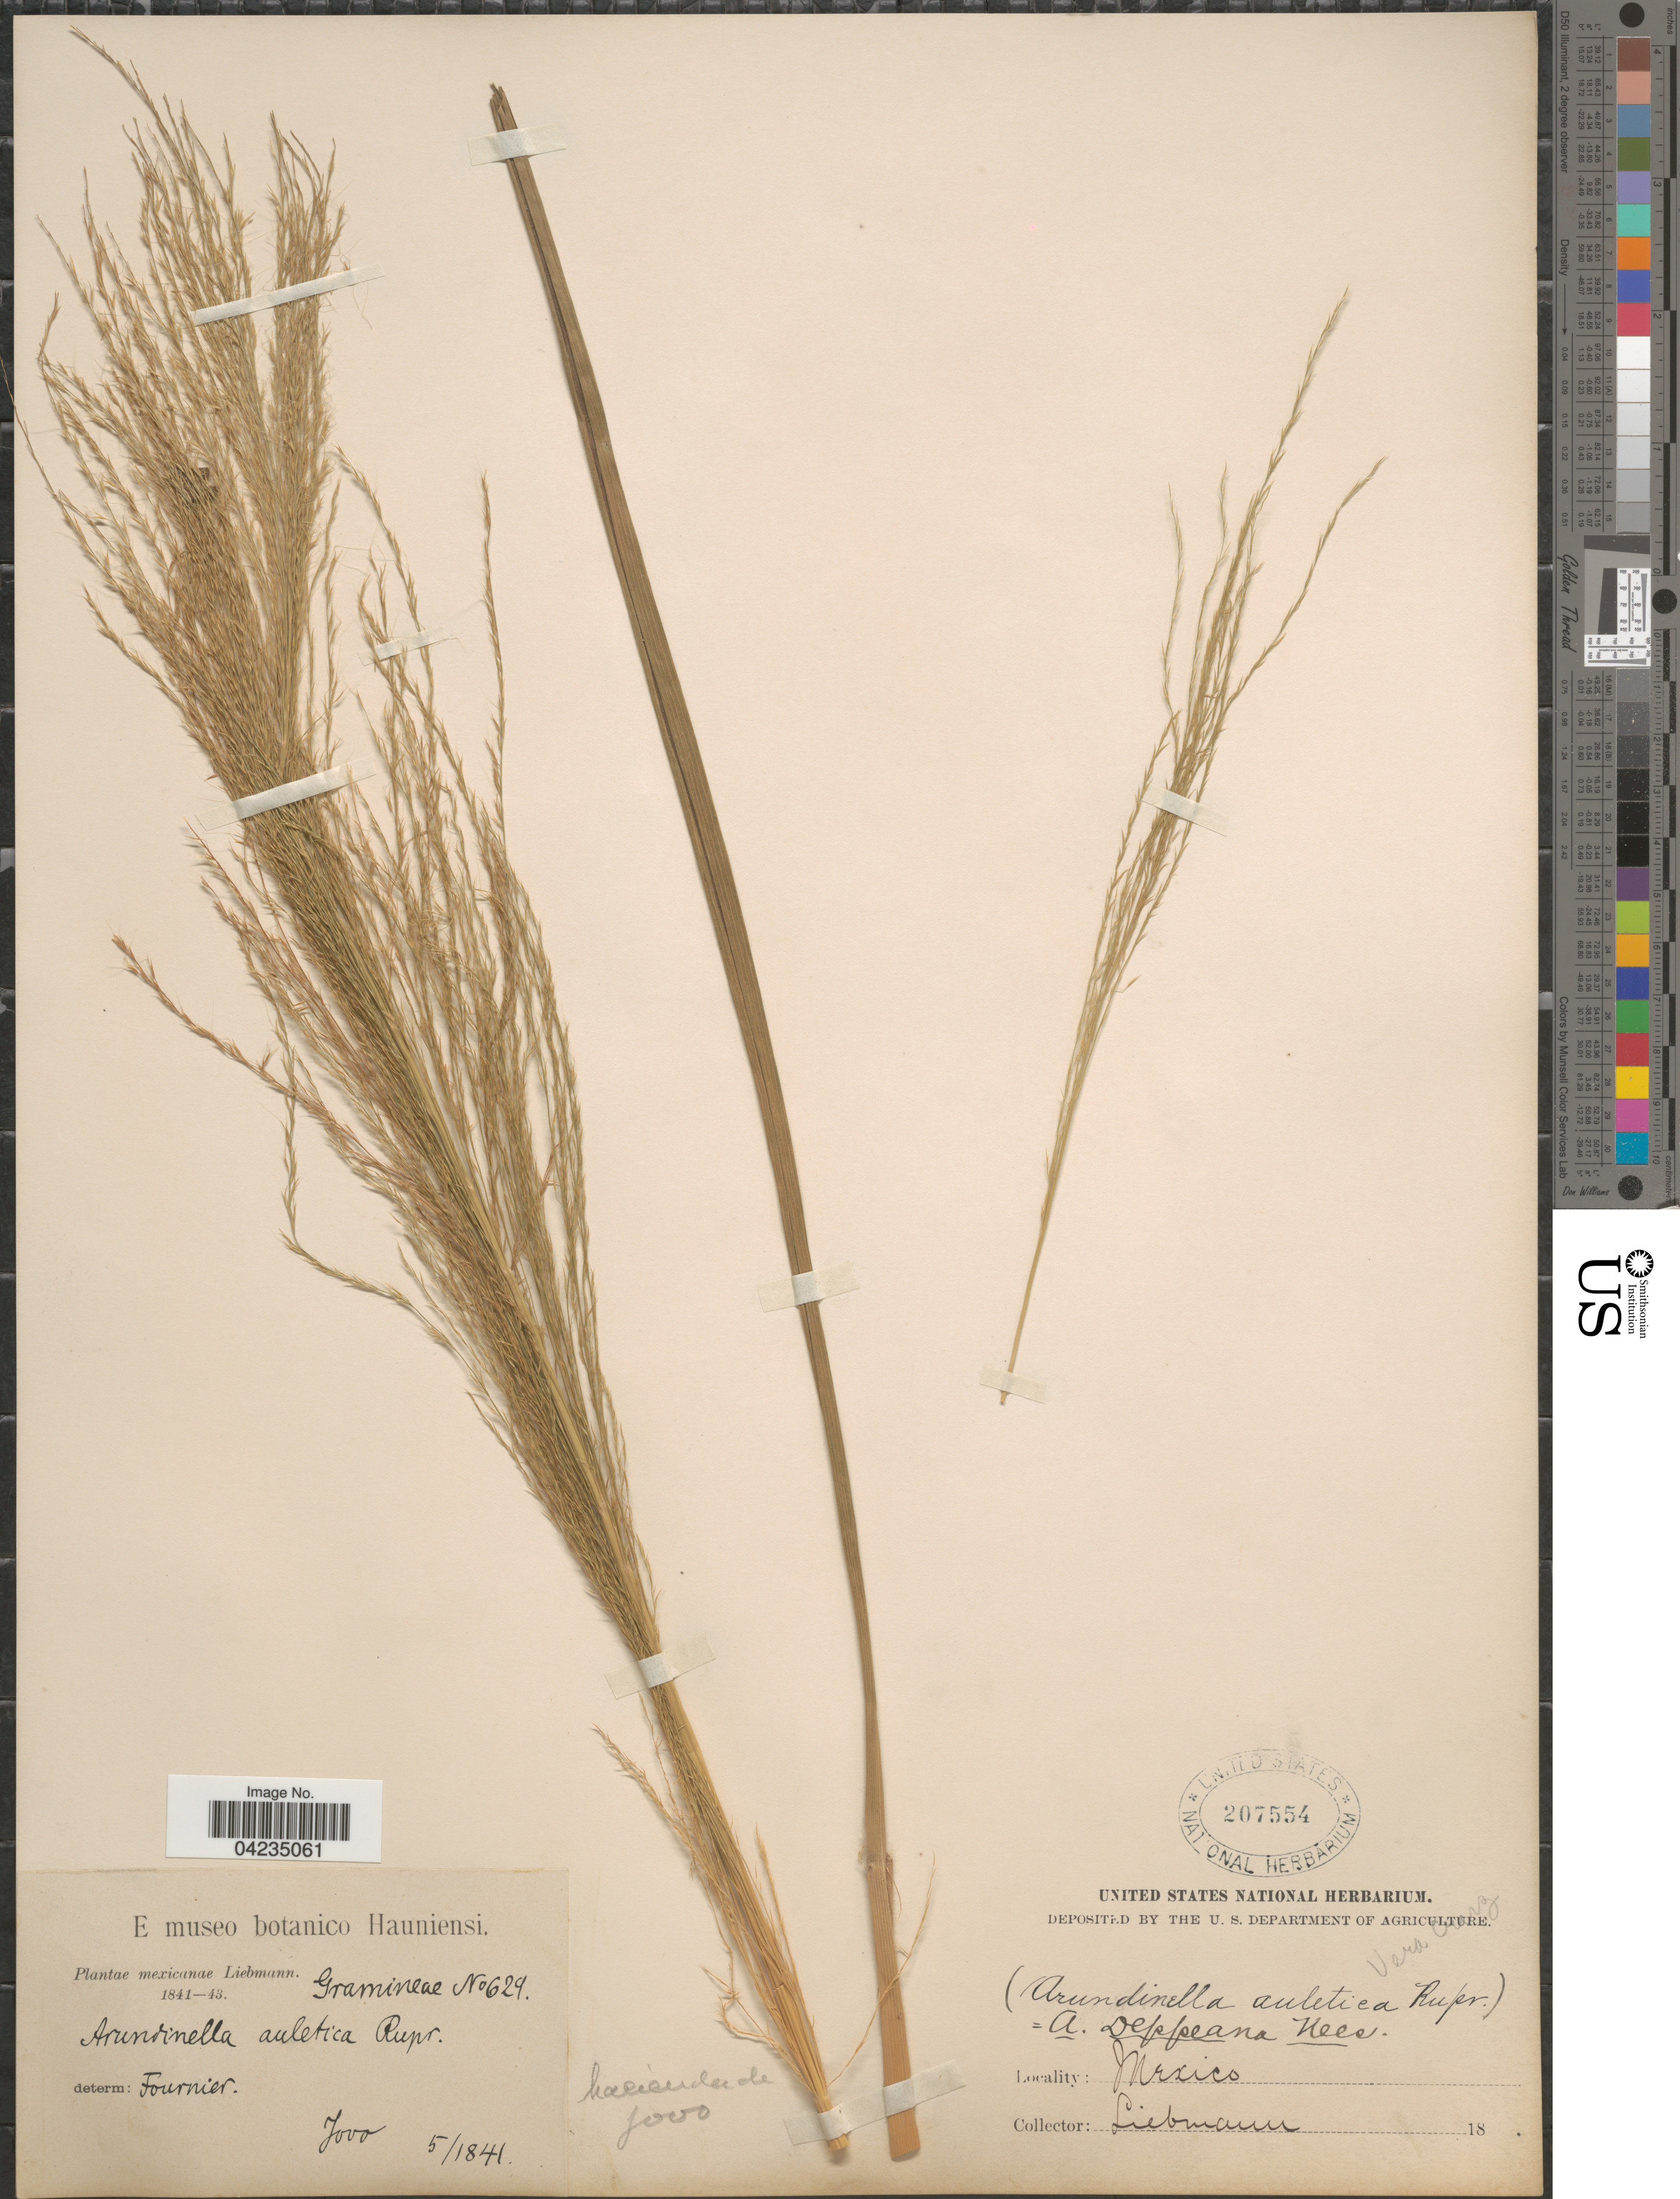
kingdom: Plantae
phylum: Tracheophyta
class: Liliopsida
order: Poales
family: Poaceae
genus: Arundinella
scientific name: Arundinella deppeana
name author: Nees ex Steud.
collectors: Liebmann, --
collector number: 629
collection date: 1841-05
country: Mexico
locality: Mexicanae. Jovo.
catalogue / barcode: US 207554